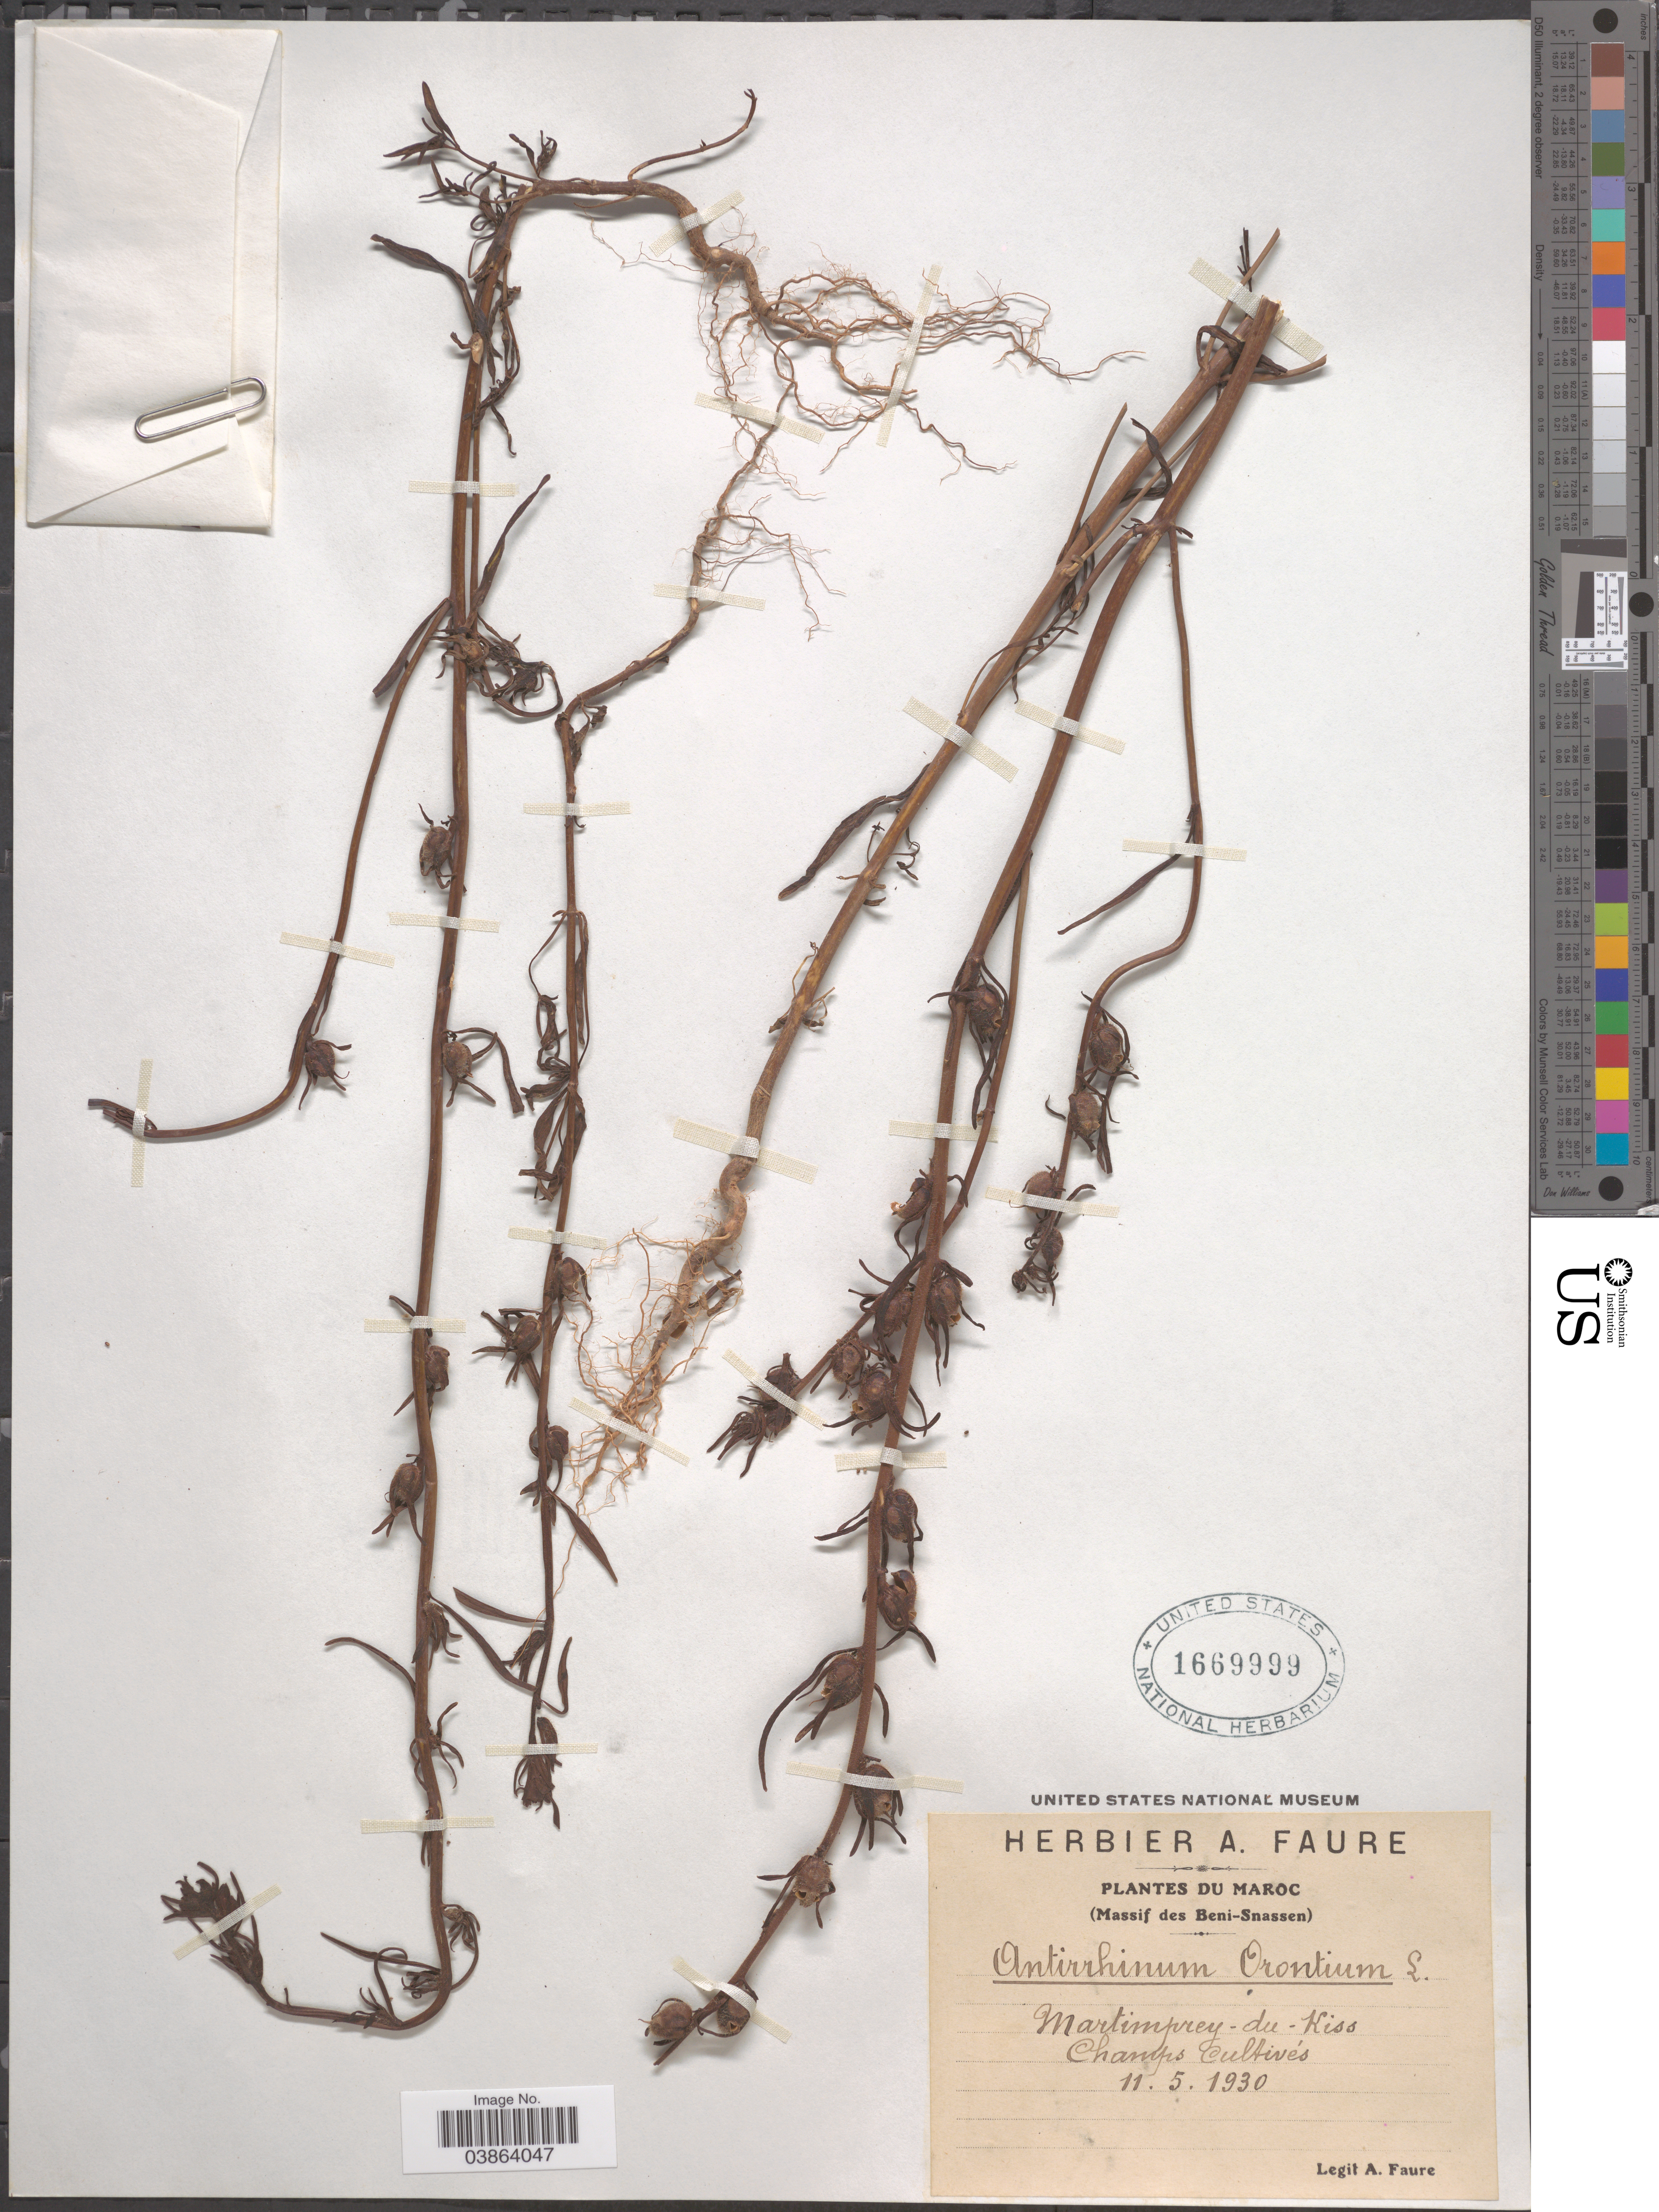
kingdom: Plantae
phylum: Tracheophyta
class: Magnoliopsida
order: Lamiales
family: Plantaginaceae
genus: Antirrhinum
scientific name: Antirrhinum orontium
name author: L.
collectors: A. Faure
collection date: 1930-05-11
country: Morocco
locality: Maroc. (Massif des Beni-Snassen). Martimprey -du-Kiss. Champs Cultivés.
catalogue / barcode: US 1669999